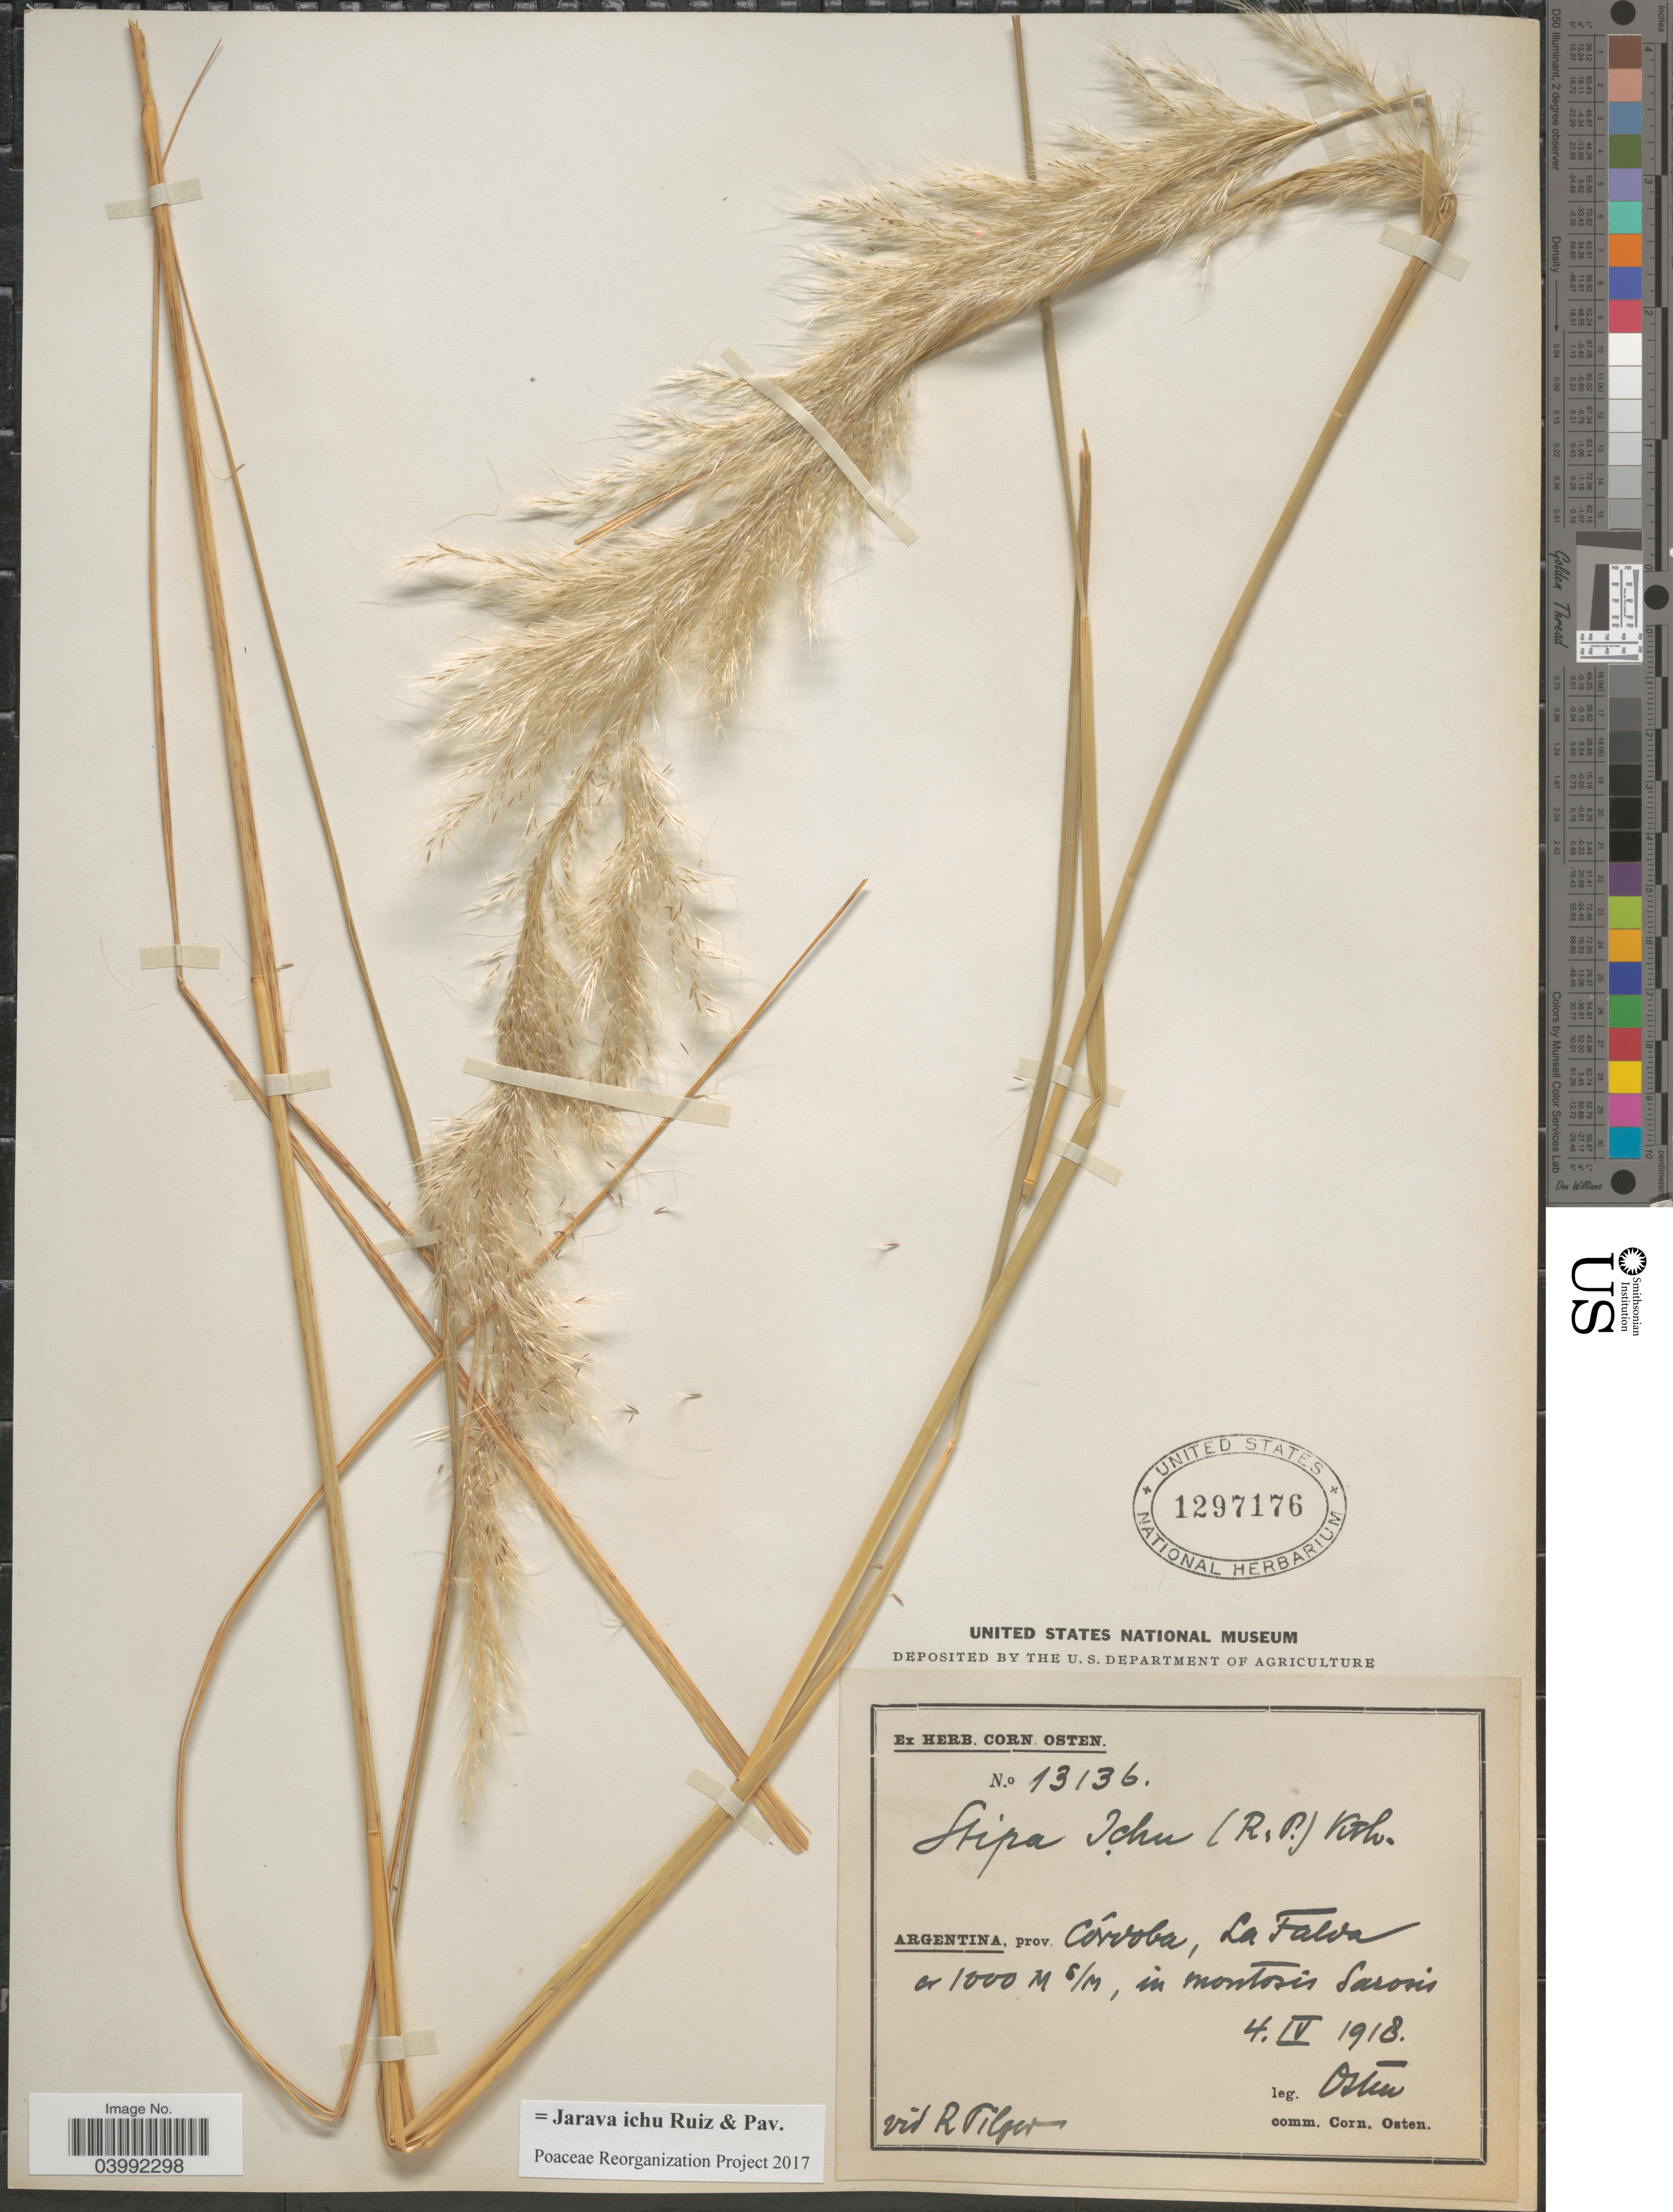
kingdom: Plantae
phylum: Tracheophyta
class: Liliopsida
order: Poales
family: Poaceae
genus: Jarava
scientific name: Jarava ichu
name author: Ruiz & Pav.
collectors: C. Osten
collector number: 13136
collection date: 1918-04-04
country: Argentina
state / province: Cordoba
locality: La Falda.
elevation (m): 1000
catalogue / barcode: US 1297176